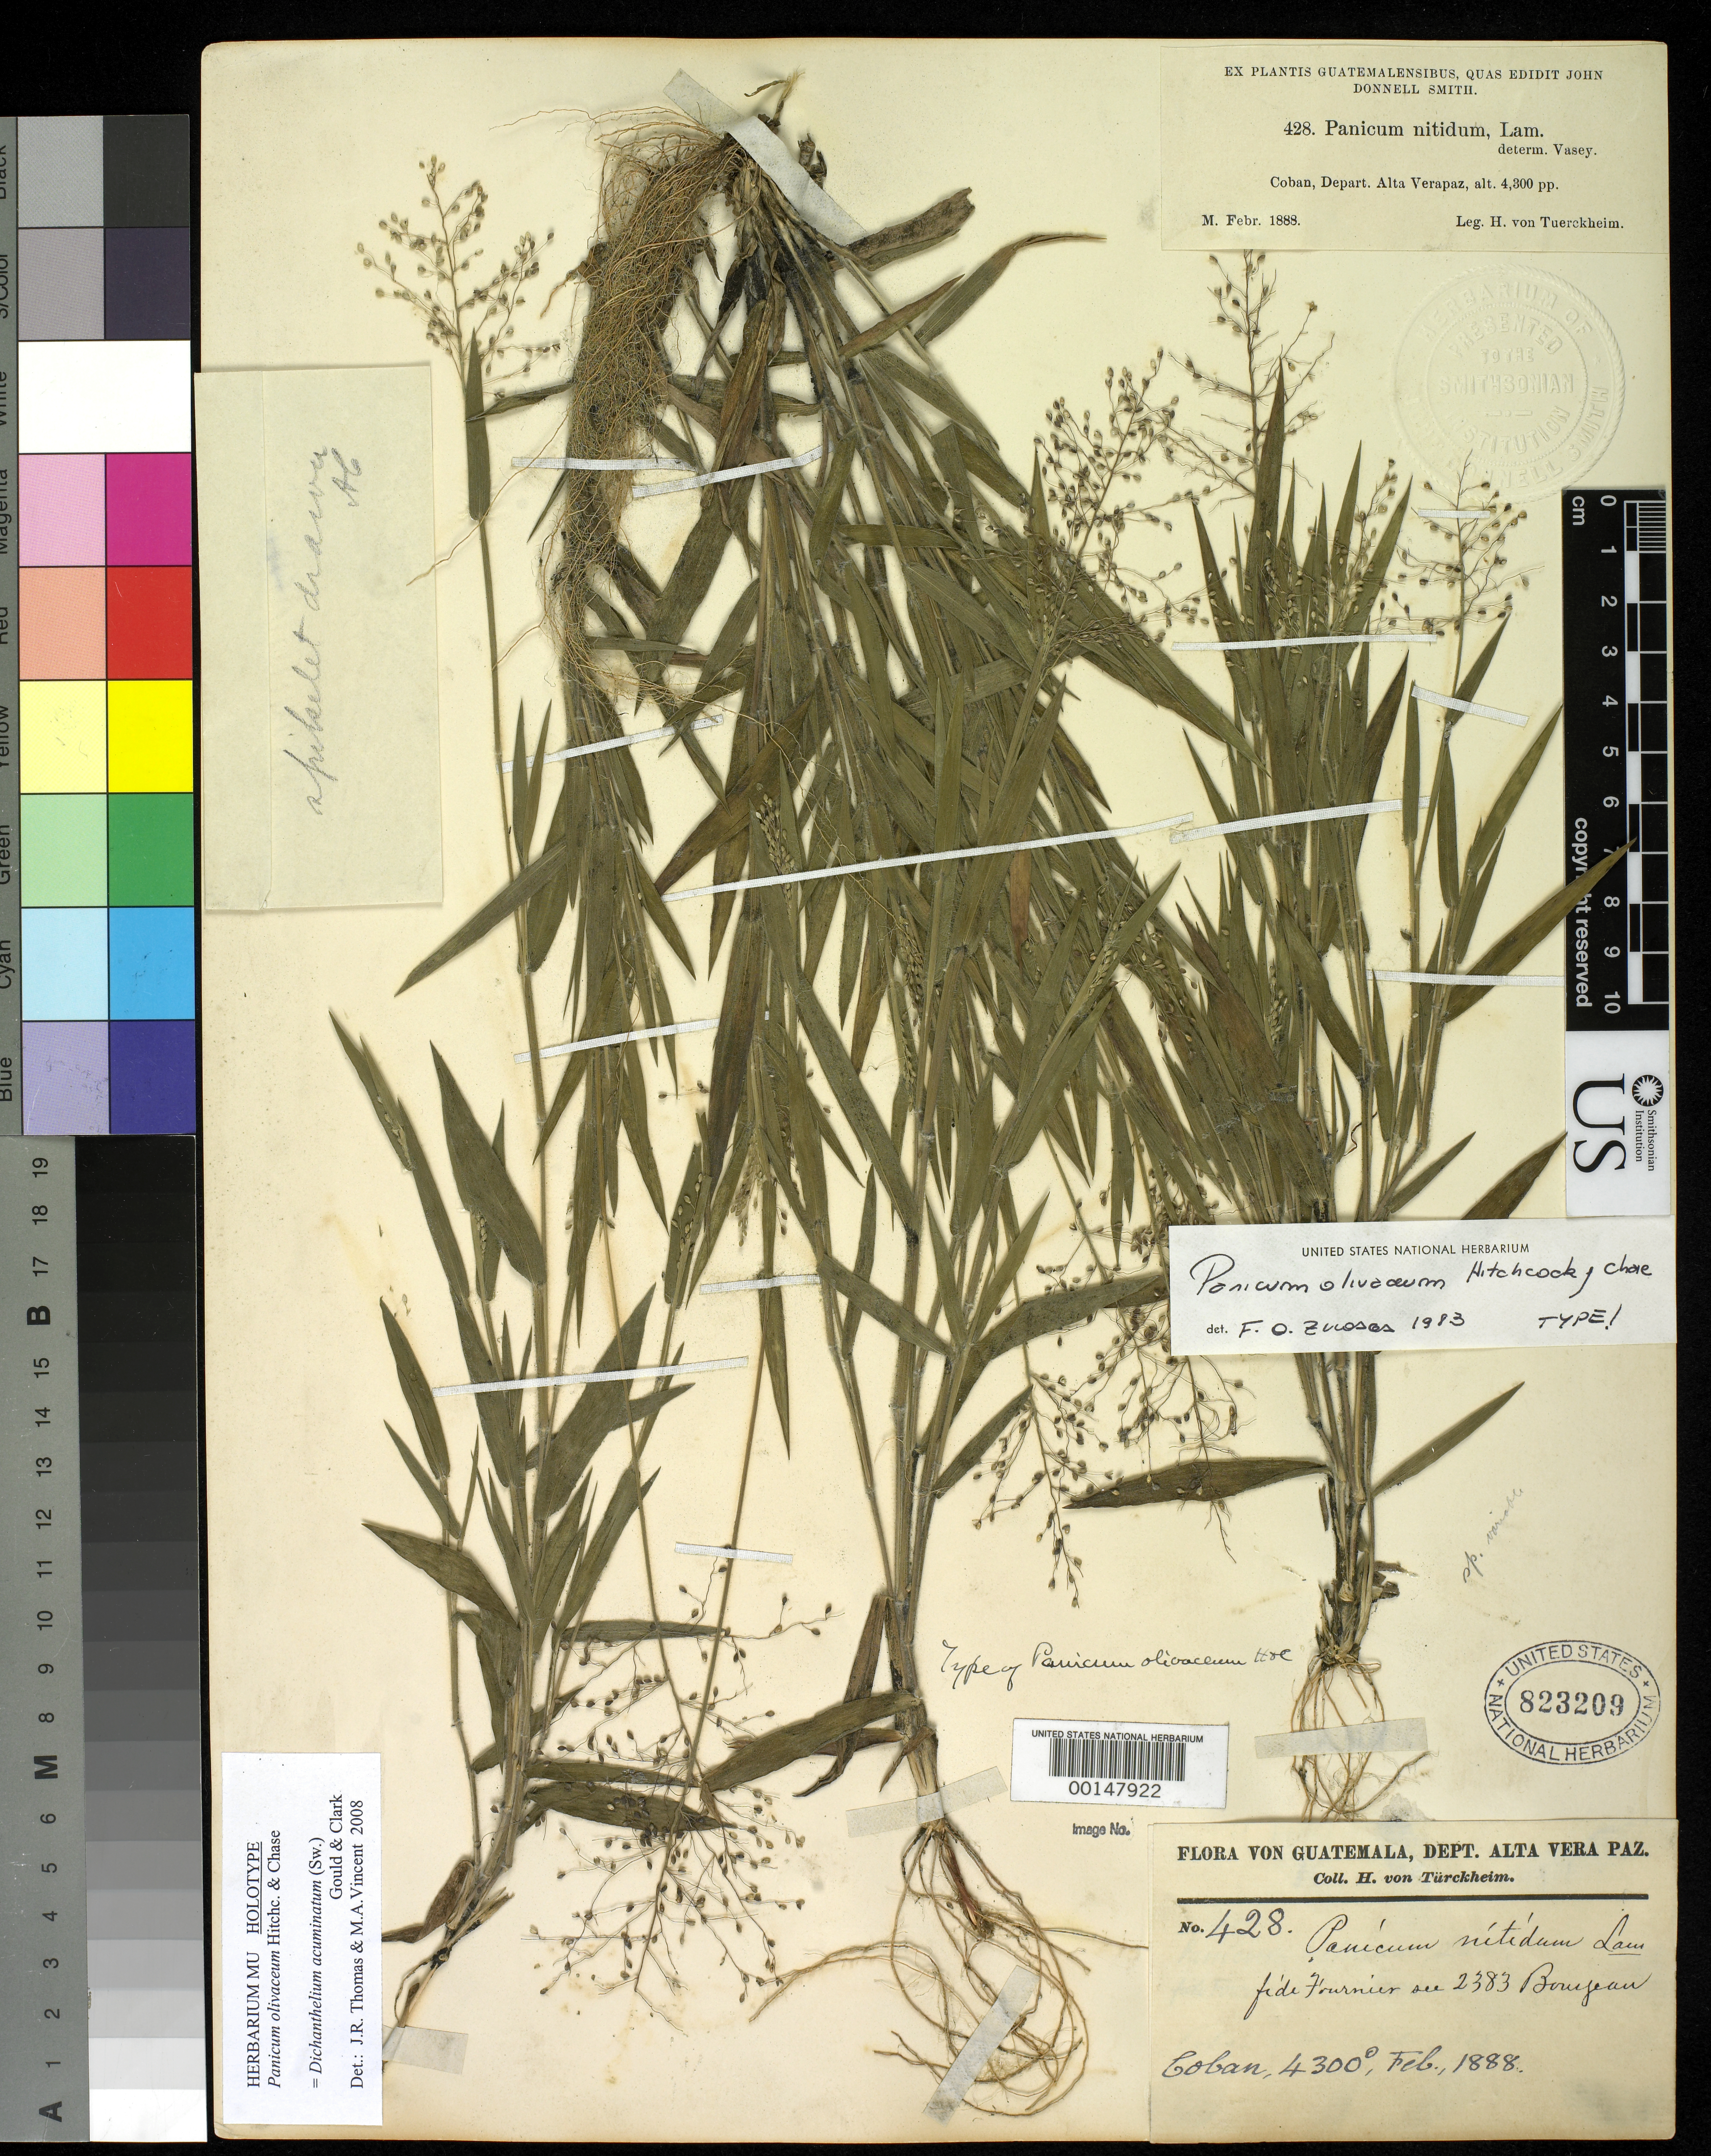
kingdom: Plantae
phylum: Tracheophyta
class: Liliopsida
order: Poales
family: Poaceae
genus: Panicum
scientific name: Panicum olivaceum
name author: Hitchc. & Chase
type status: Holotype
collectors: H. von Türckheim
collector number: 428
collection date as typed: Feb 1888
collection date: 1888-02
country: Guatemala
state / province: Alta Verapaz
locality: Cobán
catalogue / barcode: US 823209